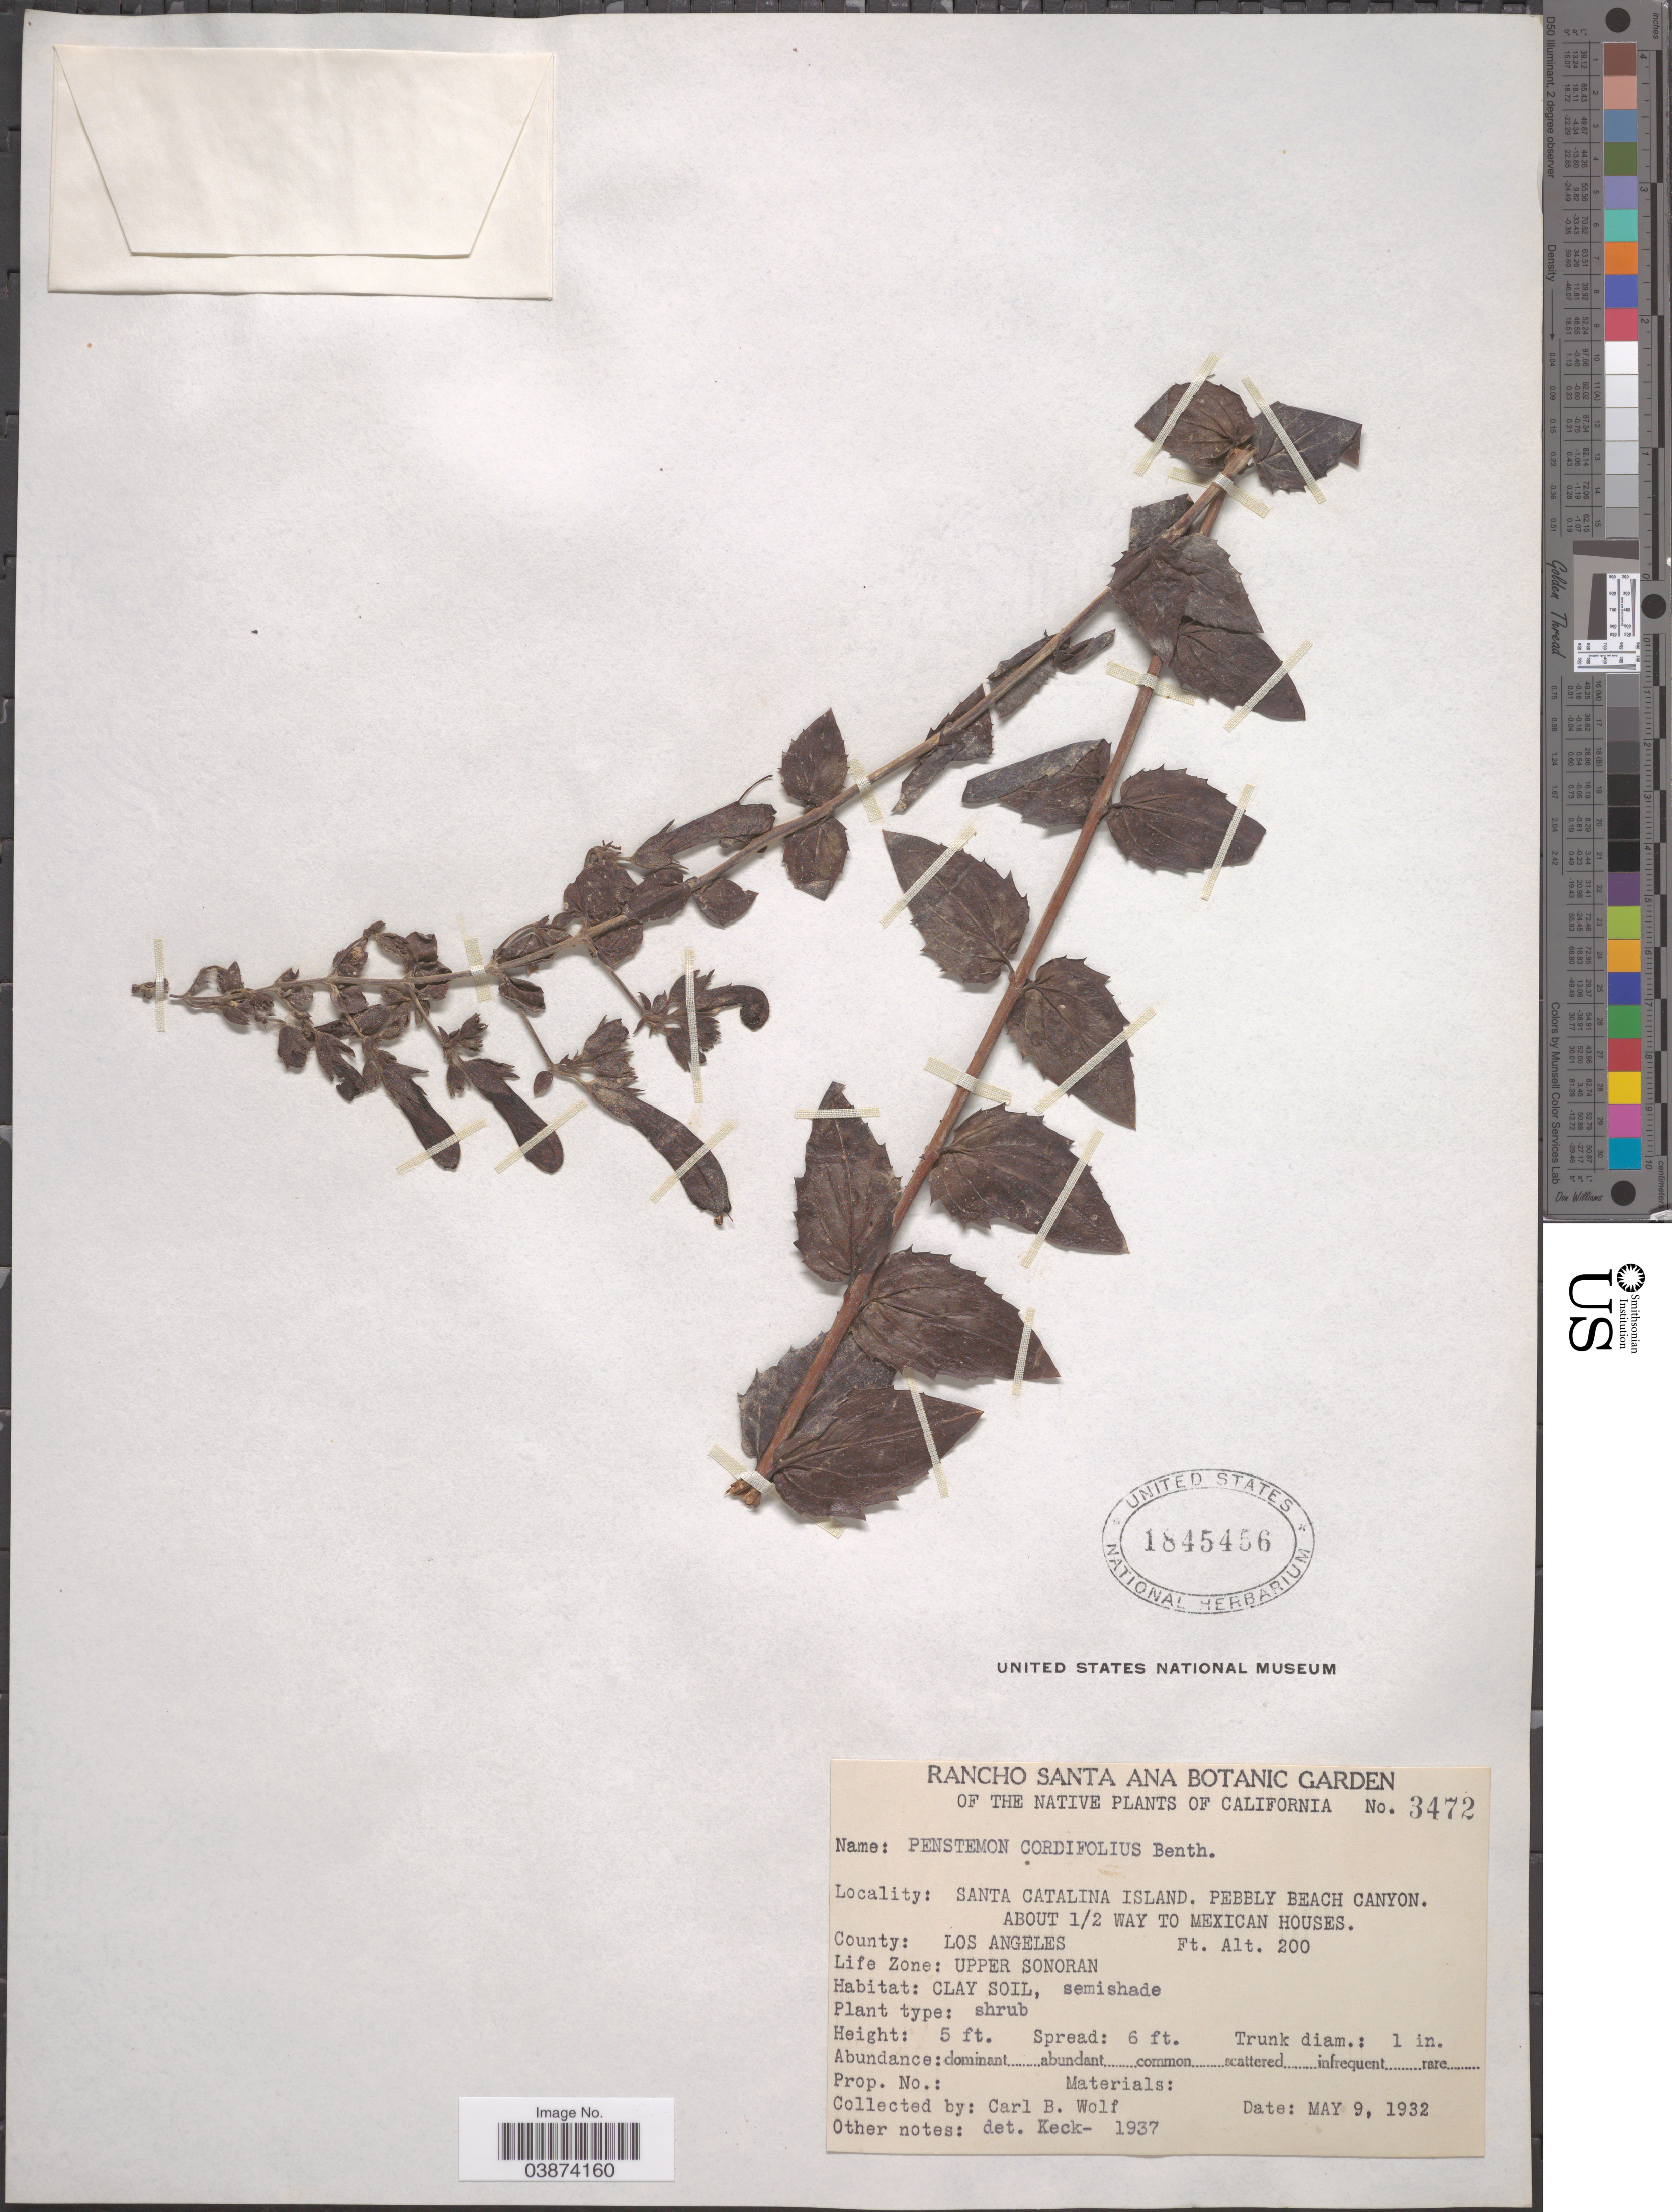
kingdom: Plantae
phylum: Tracheophyta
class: Magnoliopsida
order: Lamiales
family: Plantaginaceae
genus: Penstemon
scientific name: Penstemon cordifolius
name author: Benth.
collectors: C. B. Wolf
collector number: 3472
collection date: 1932-05-09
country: United States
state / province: California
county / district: Los Angeles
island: Santa Catalina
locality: Santa Catalina Island, Pebbly Beach Canyon. About ½ way to Mexican Houses. County: Los Angels. Life Zone: Upper Sonoran.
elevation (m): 61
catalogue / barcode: US 1845456